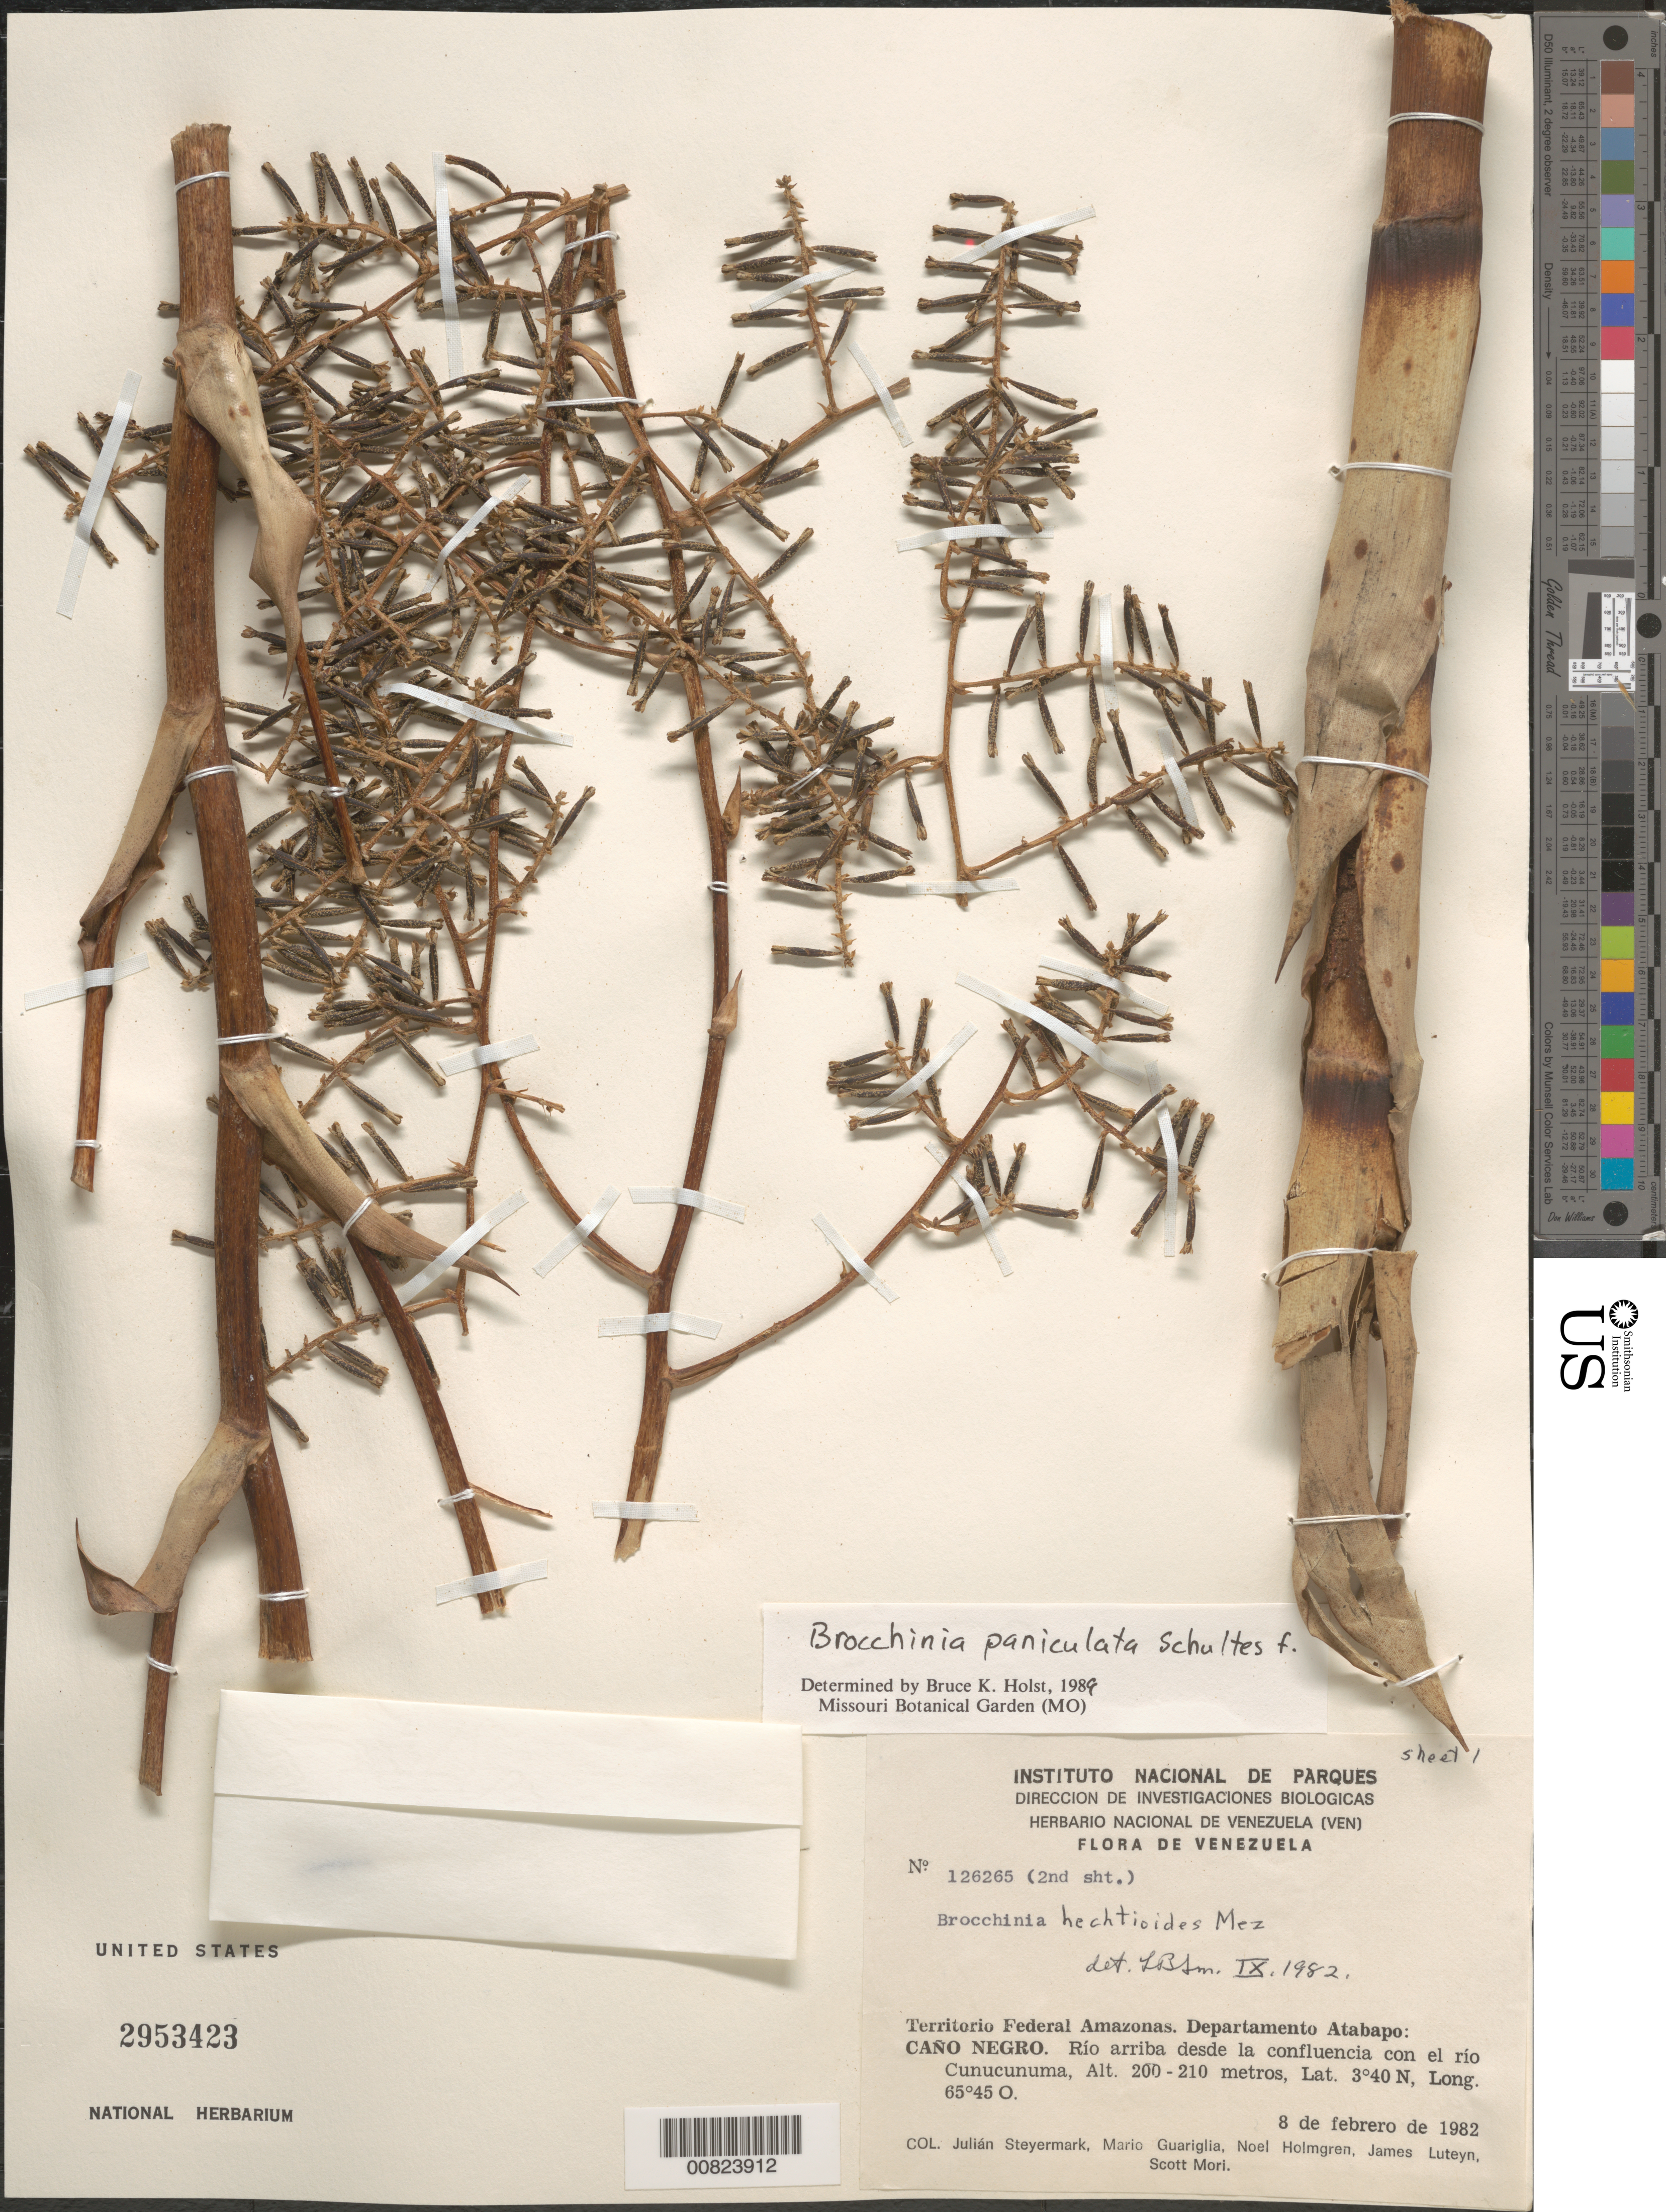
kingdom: Plantae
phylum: Tracheophyta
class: Liliopsida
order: Poales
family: Bromeliaceae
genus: Brocchinia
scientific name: Brocchinia paniculata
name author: Schult. f.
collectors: J. Steyermark, M. Guariglia, N. H. Holmgren, J. L. Luteyn & S. Mori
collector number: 126265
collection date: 1982-02-08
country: Venezuela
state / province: Amazonas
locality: Territorio Federal Amazonas. Departamento Atabapo: Caño Negro. Río arriba desde la confluencia con el río Cunucunuma.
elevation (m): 200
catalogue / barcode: US 2953423